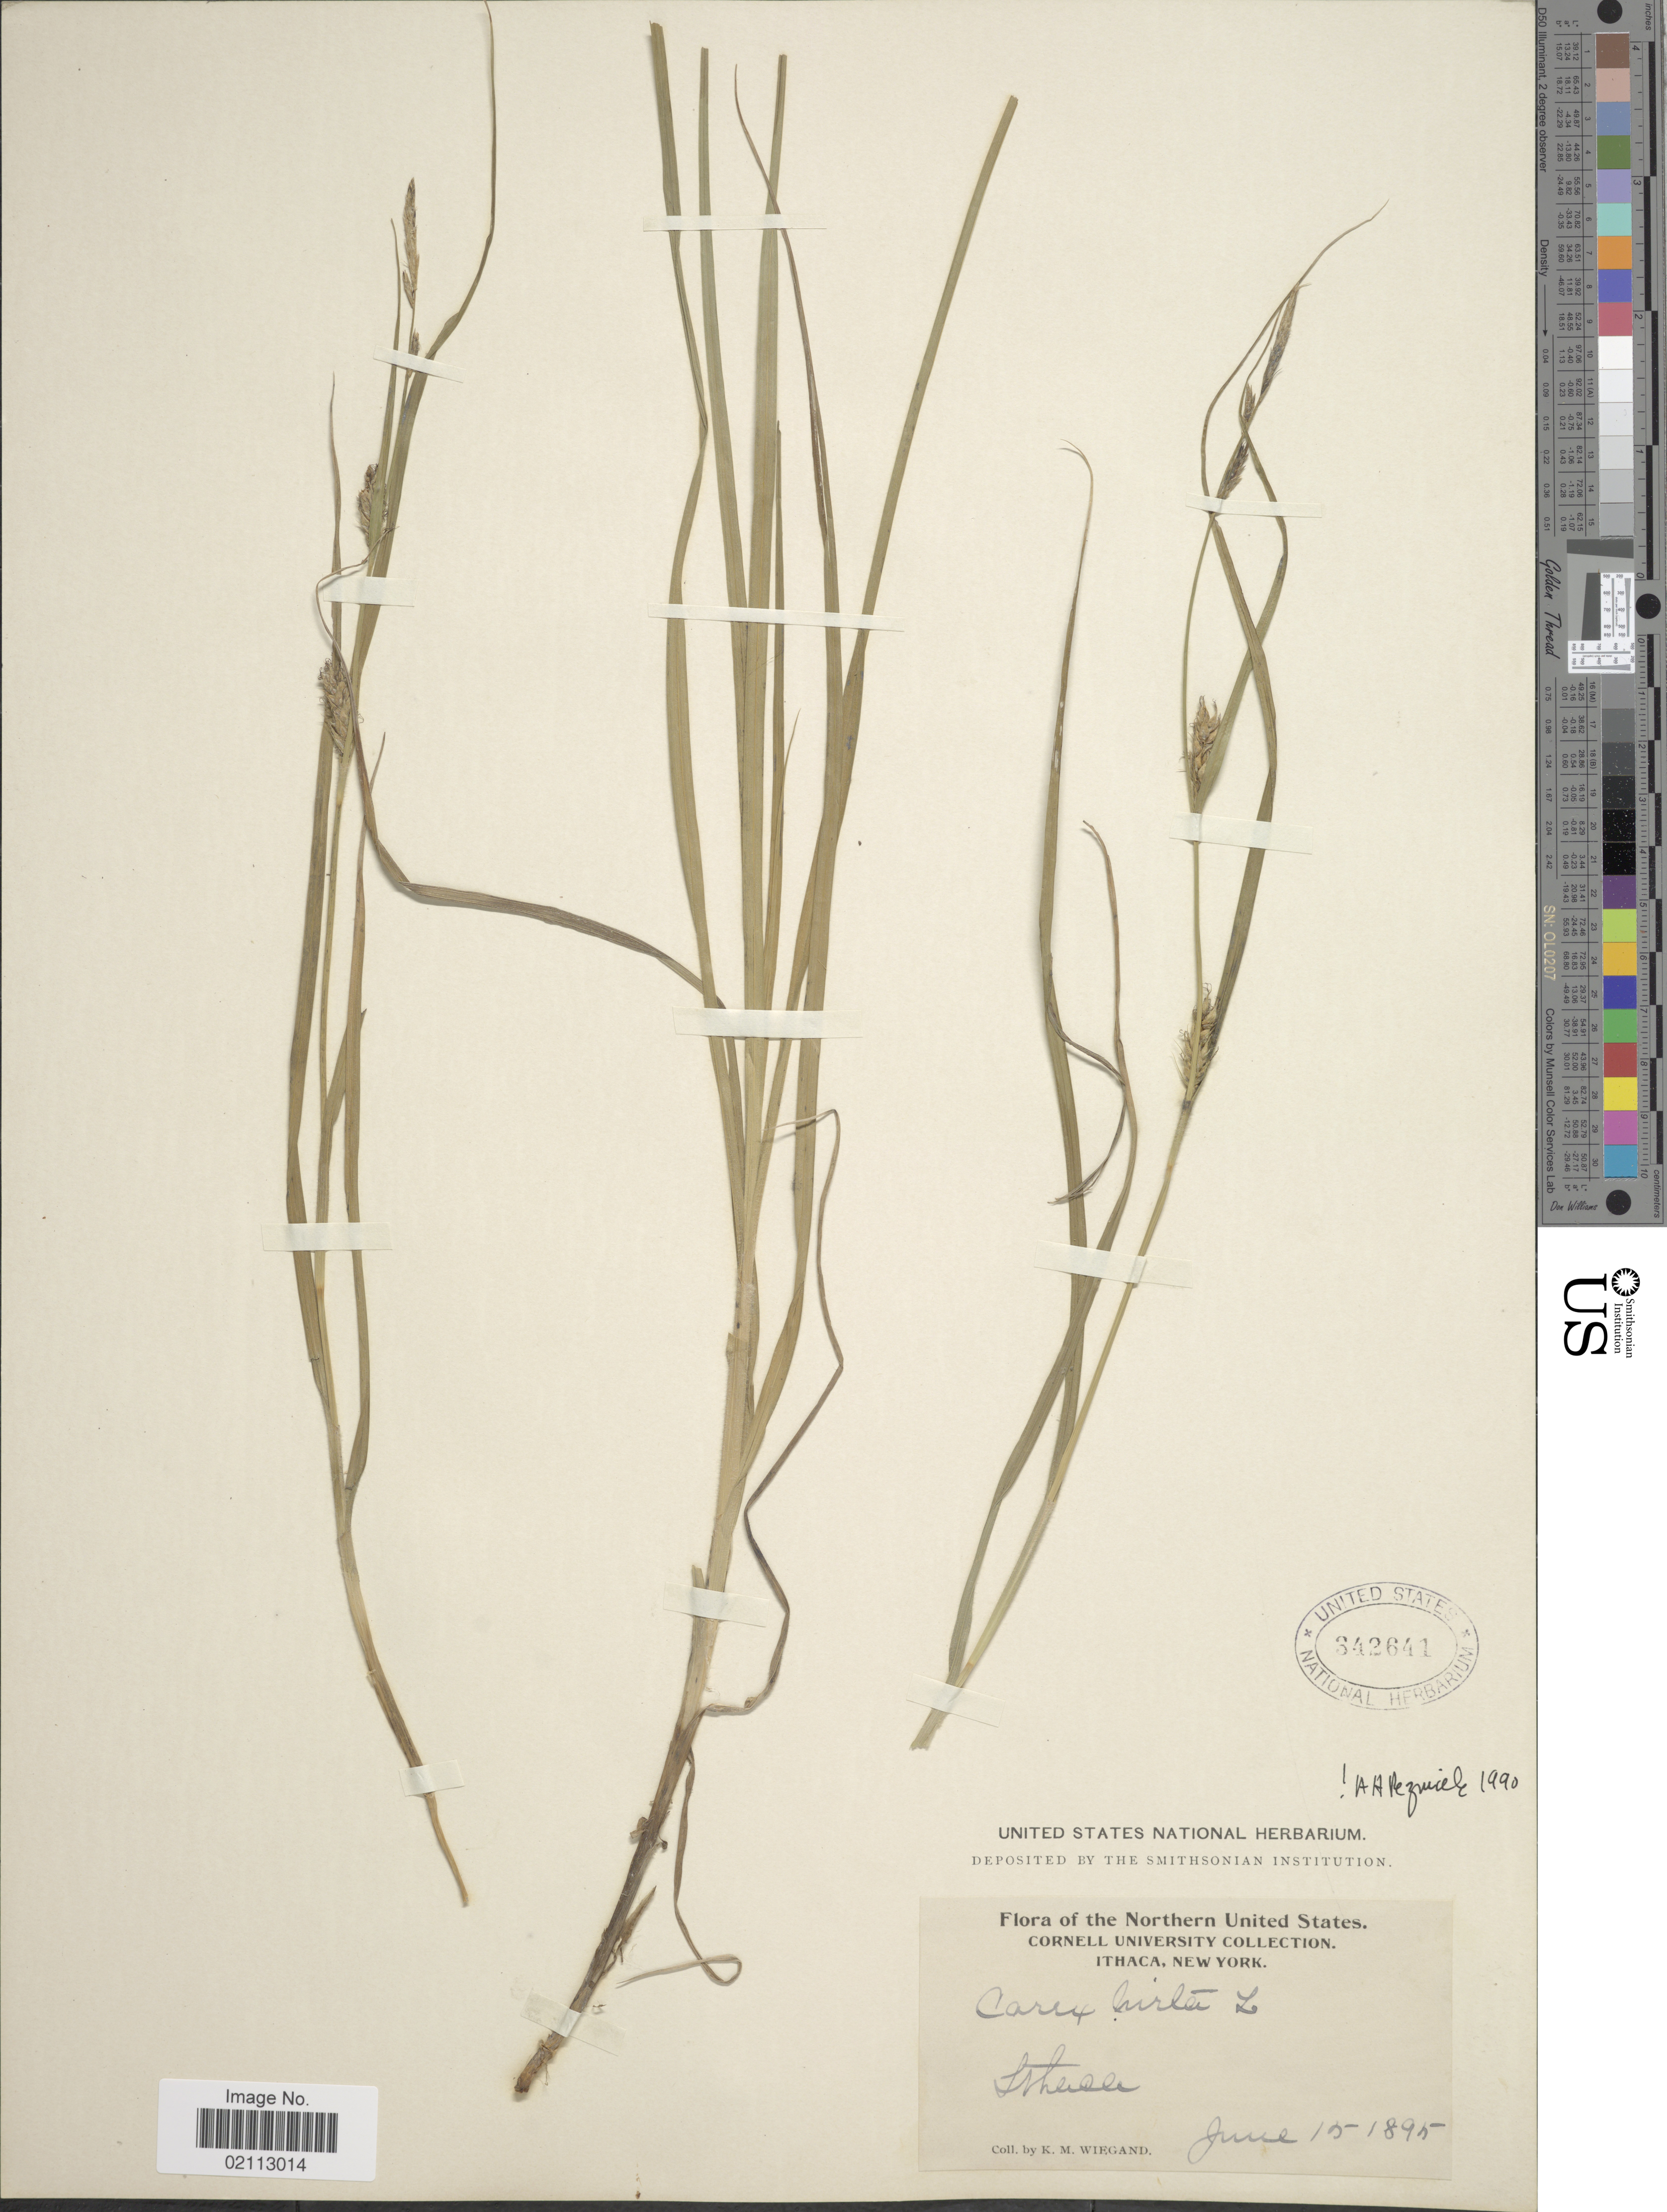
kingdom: Plantae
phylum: Tracheophyta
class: Liliopsida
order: Poales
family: Cyperaceae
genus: Carex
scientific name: Carex hirta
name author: L.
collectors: K. M. Wiegand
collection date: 1895-06-15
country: United States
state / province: New York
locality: Northern United States. Ithaca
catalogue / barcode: US 342641